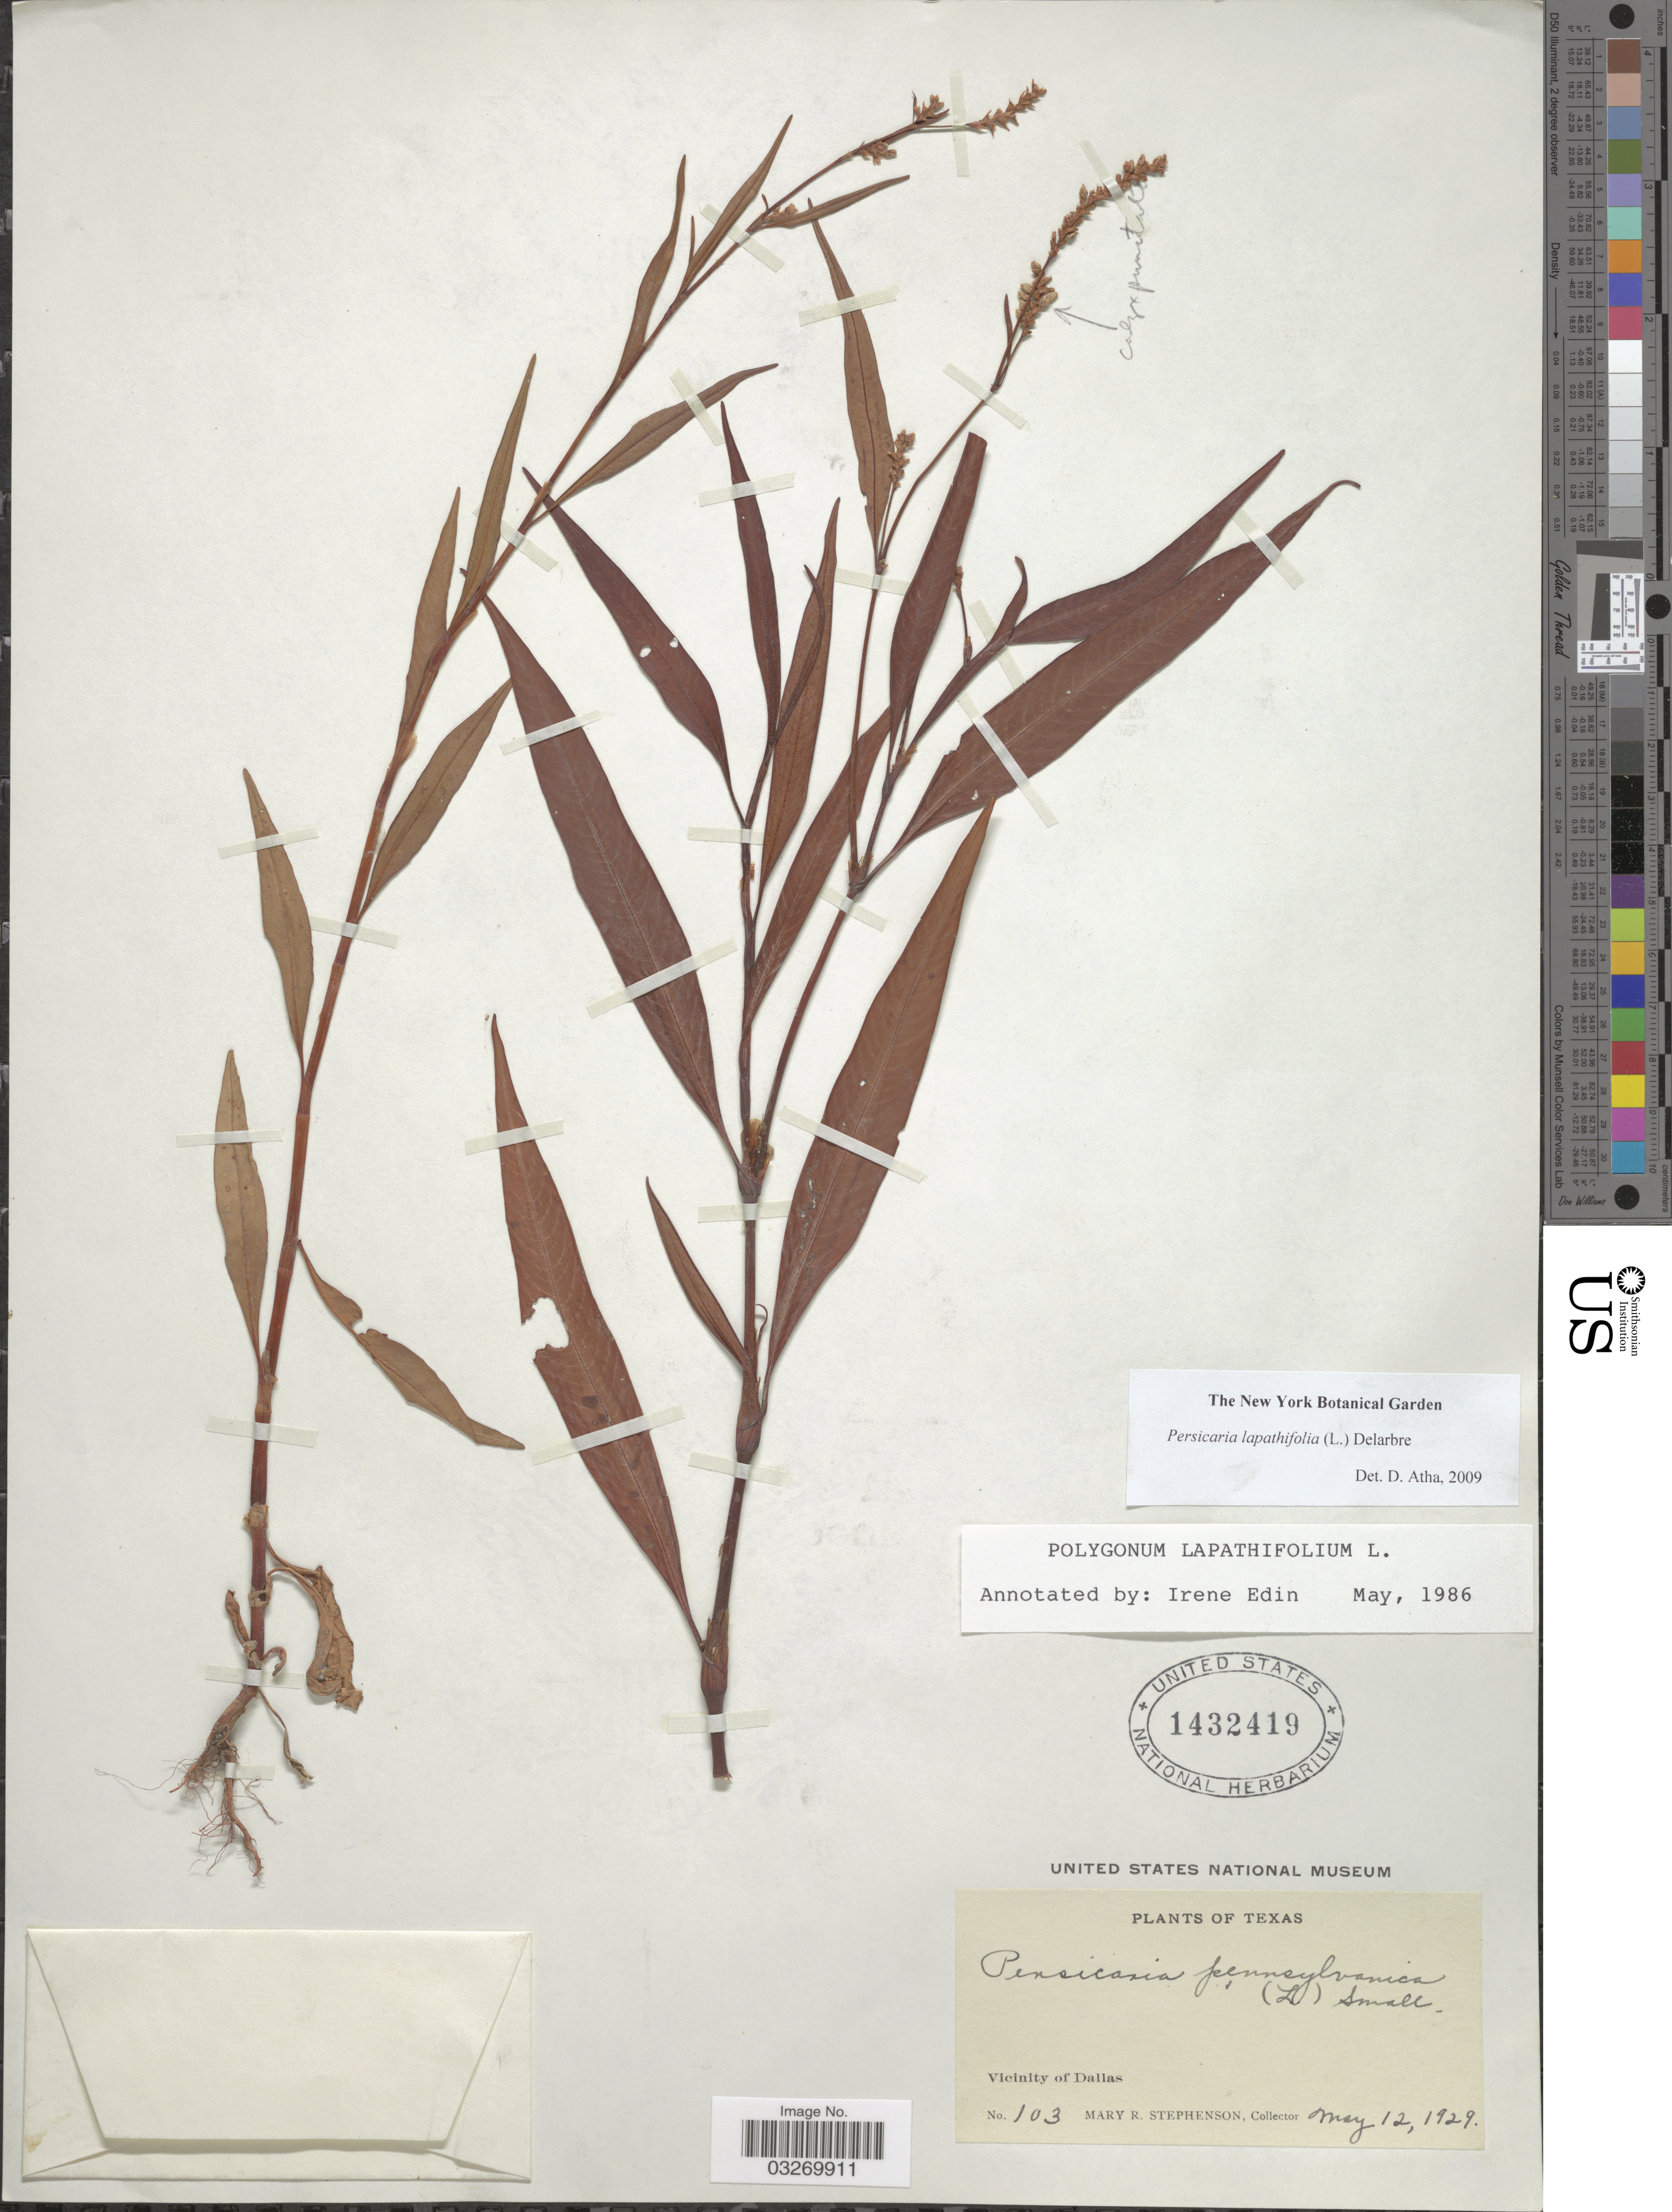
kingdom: Plantae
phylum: Tracheophyta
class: Magnoliopsida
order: Caryophyllales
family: Polygonaceae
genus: Persicaria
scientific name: Persicaria lapathifolia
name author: (L.) Delarbre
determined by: Atha, D. E.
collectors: M. Stephenson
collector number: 103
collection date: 1929-05-12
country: United States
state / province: Texas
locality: Vicinity of Dallas.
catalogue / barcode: US 1432419